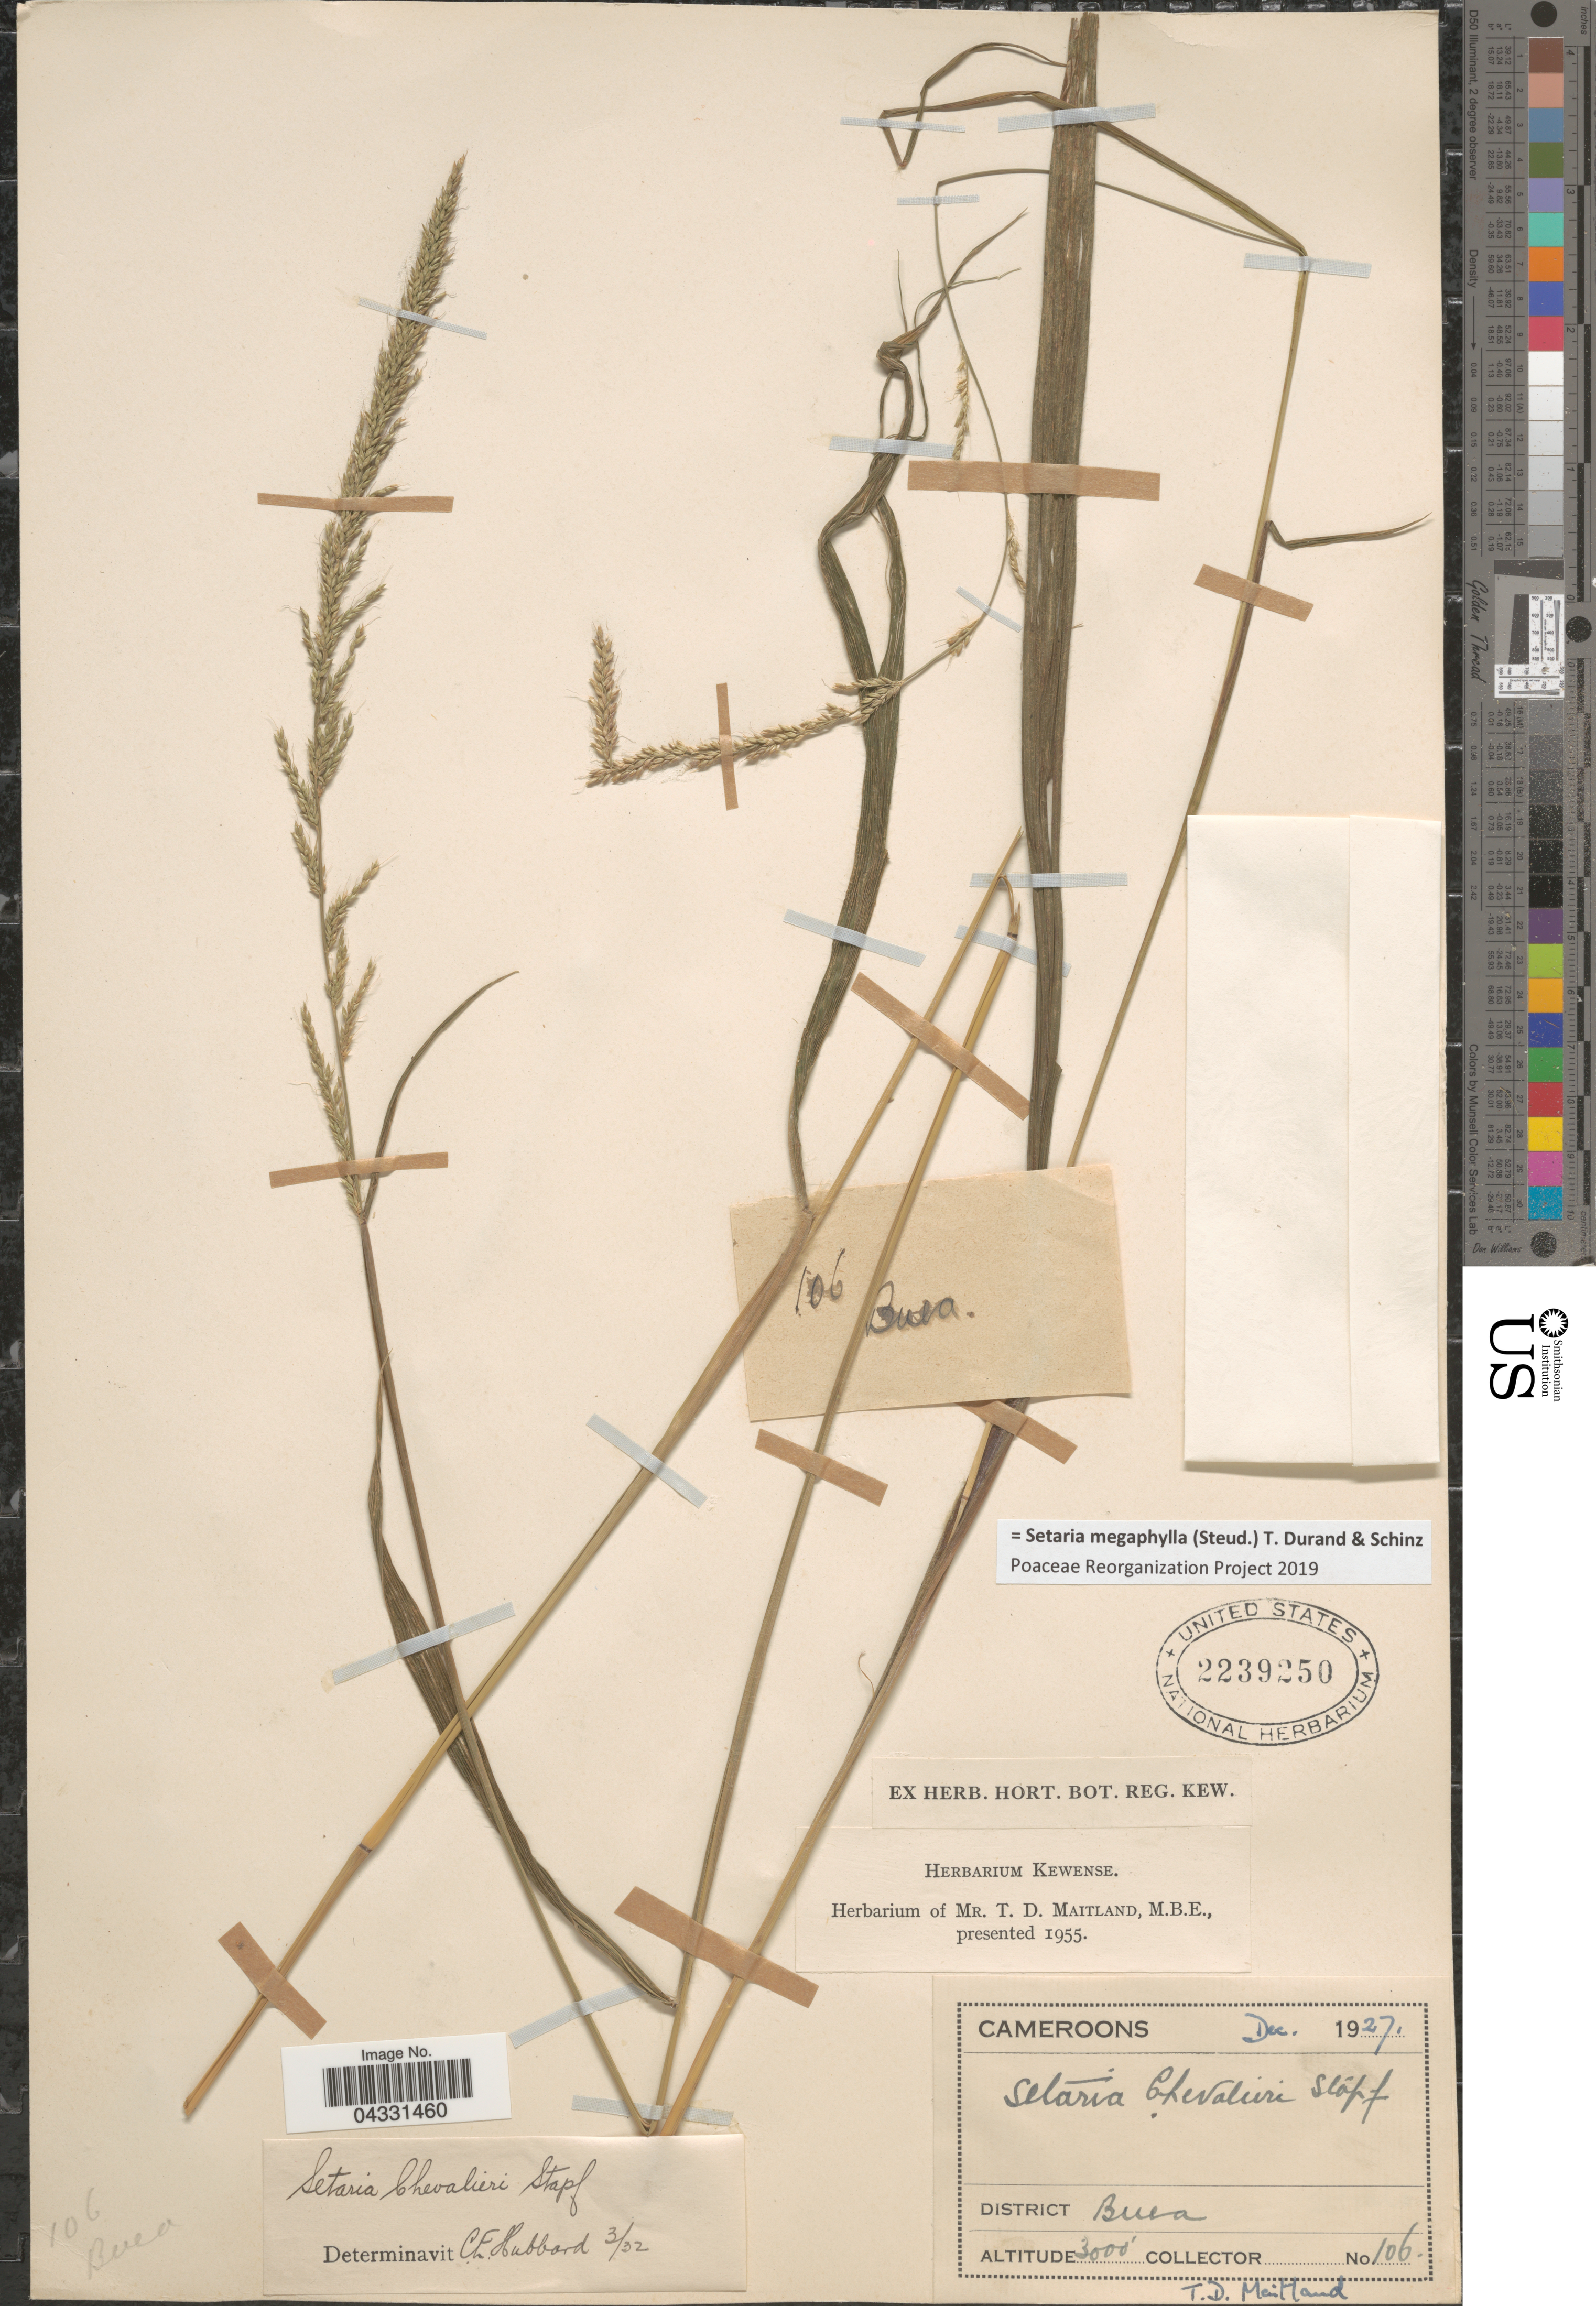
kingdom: Plantae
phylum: Tracheophyta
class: Liliopsida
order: Poales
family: Poaceae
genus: Setaria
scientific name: Setaria megaphylla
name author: (Steud.) Durieu & Schinz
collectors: T. Maitland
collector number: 106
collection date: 1927-12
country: Cameroon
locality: District Buea.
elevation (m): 914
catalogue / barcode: US 2239250